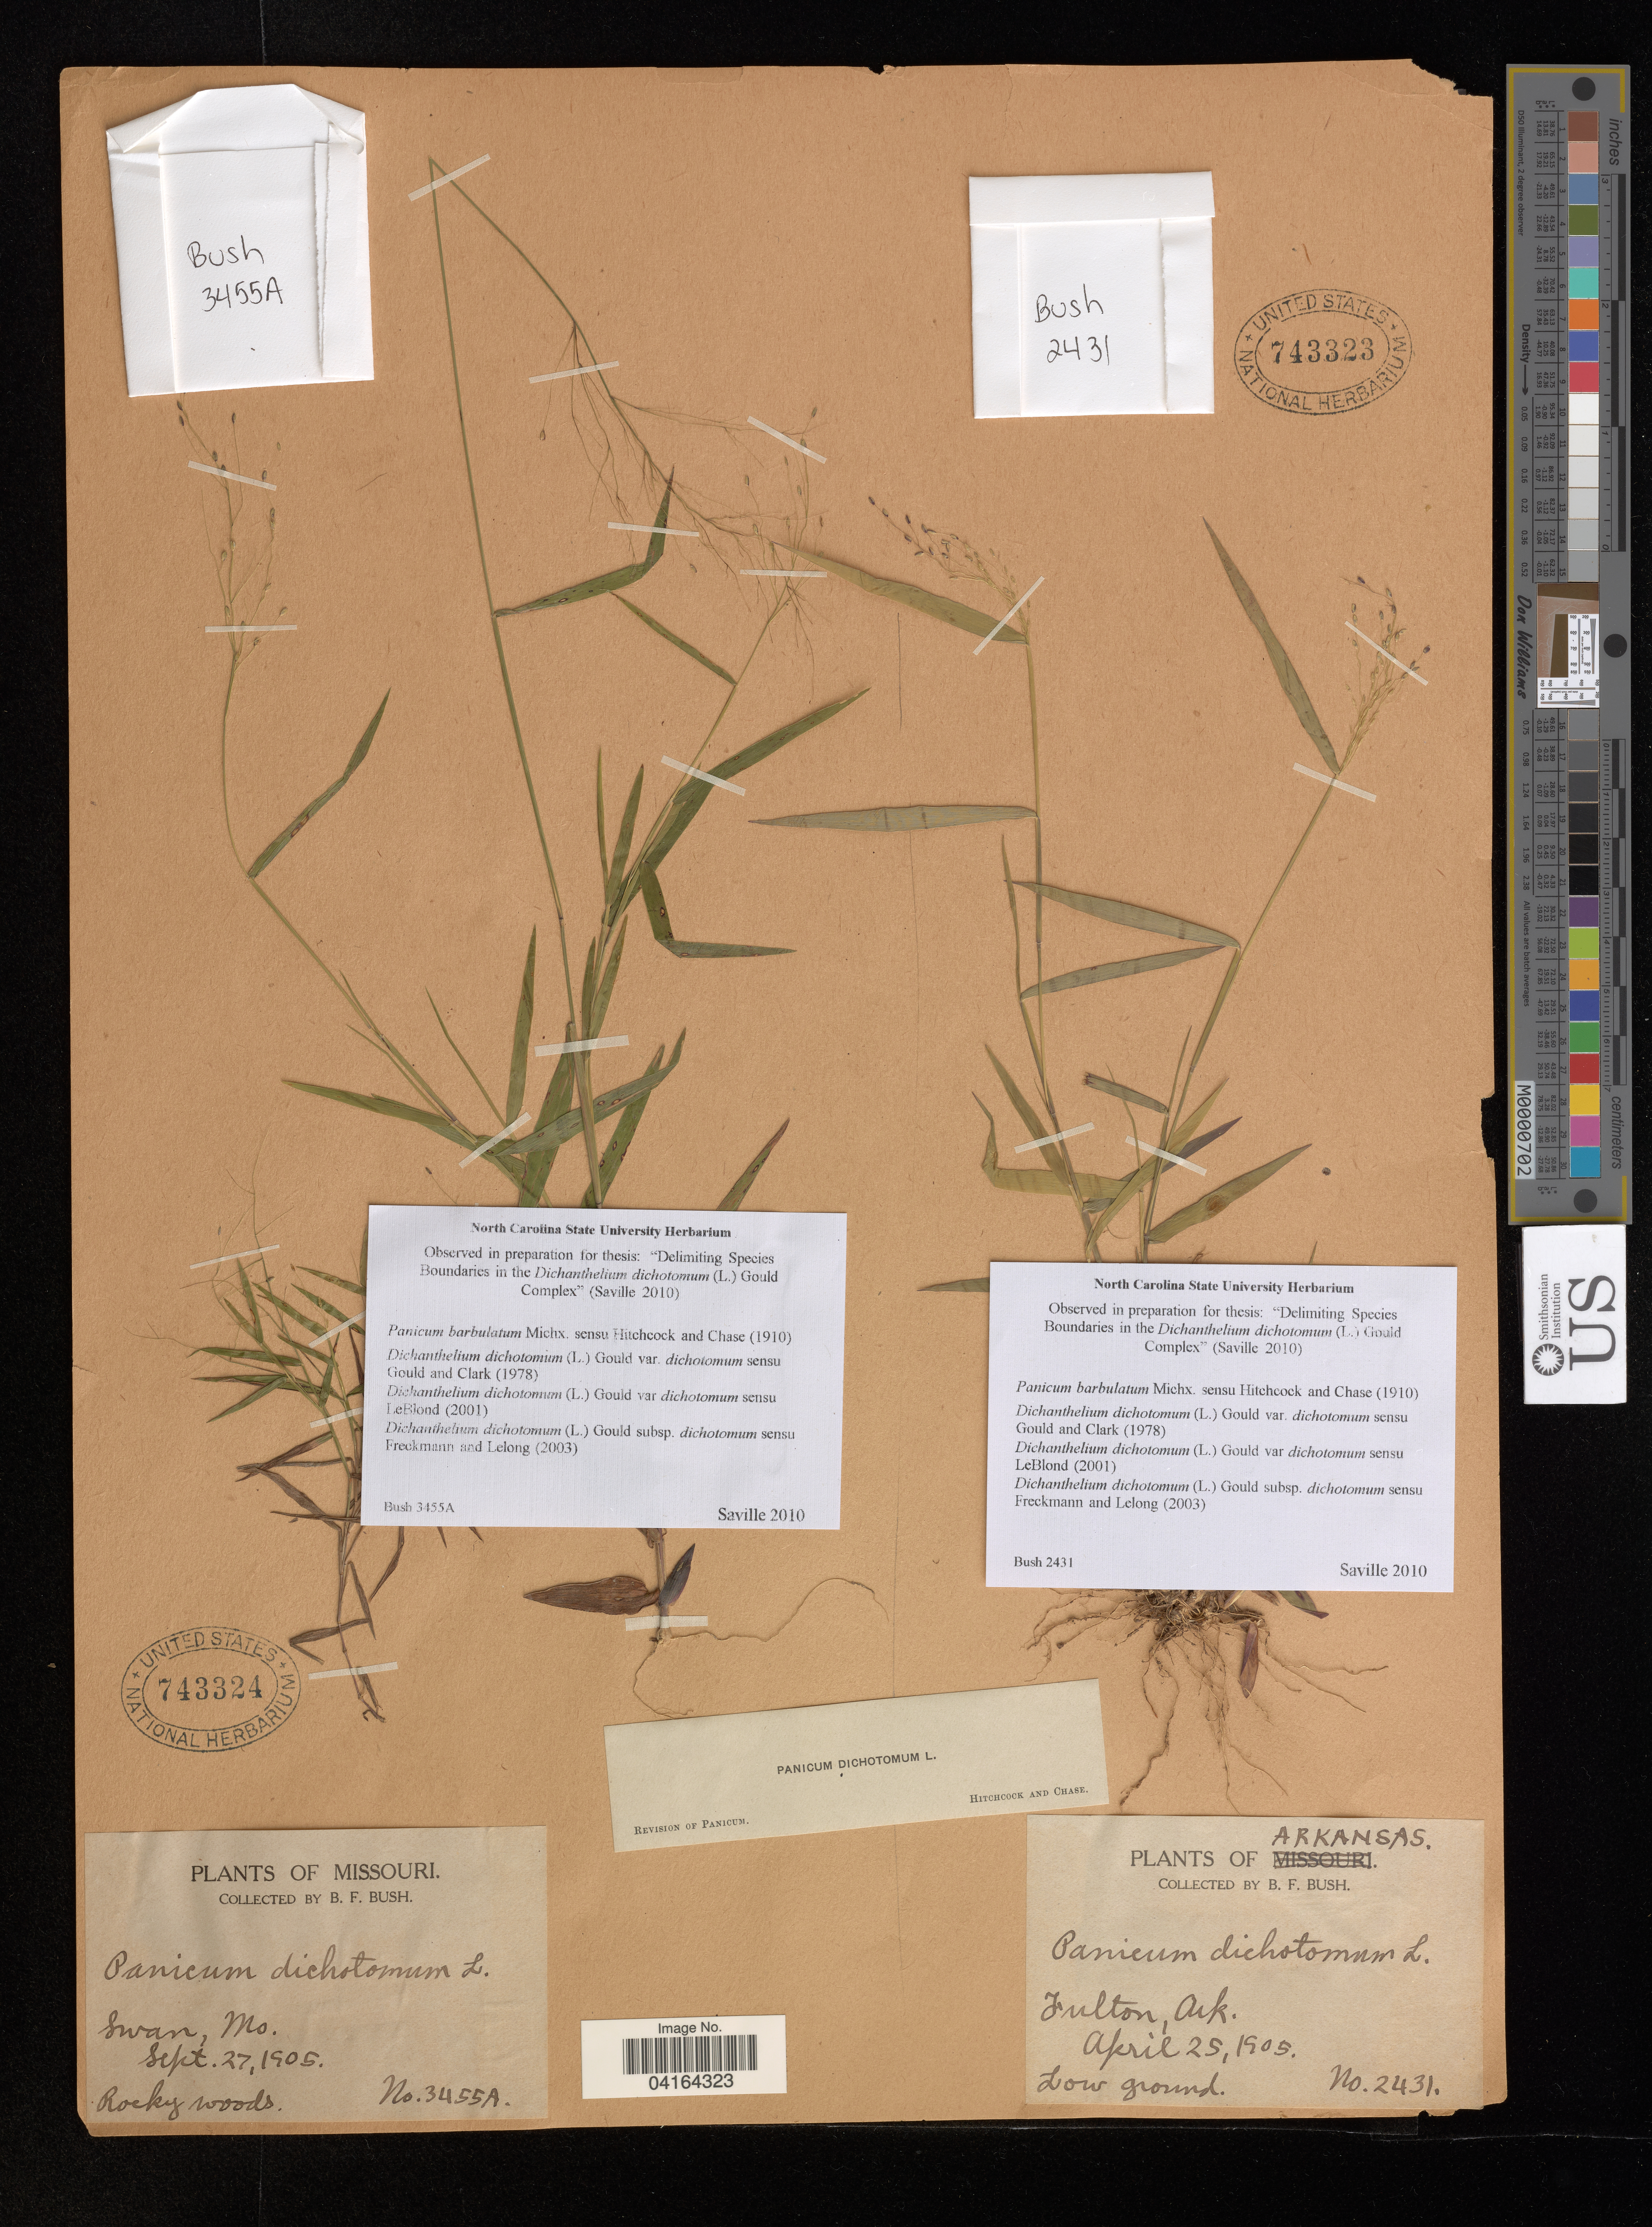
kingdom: Plantae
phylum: Tracheophyta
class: Liliopsida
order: Poales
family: Poaceae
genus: Dichanthelium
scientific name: Dichanthelium dichotomum subsp. dichotomum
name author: (L.) Gould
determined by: Saville, A. C., (NCSC), North Carolina State University (UNITED STATES)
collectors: B. F. Bush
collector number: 2431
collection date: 1905-04-25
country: United States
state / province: Arkansas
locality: Fulton.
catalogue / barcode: US 743323